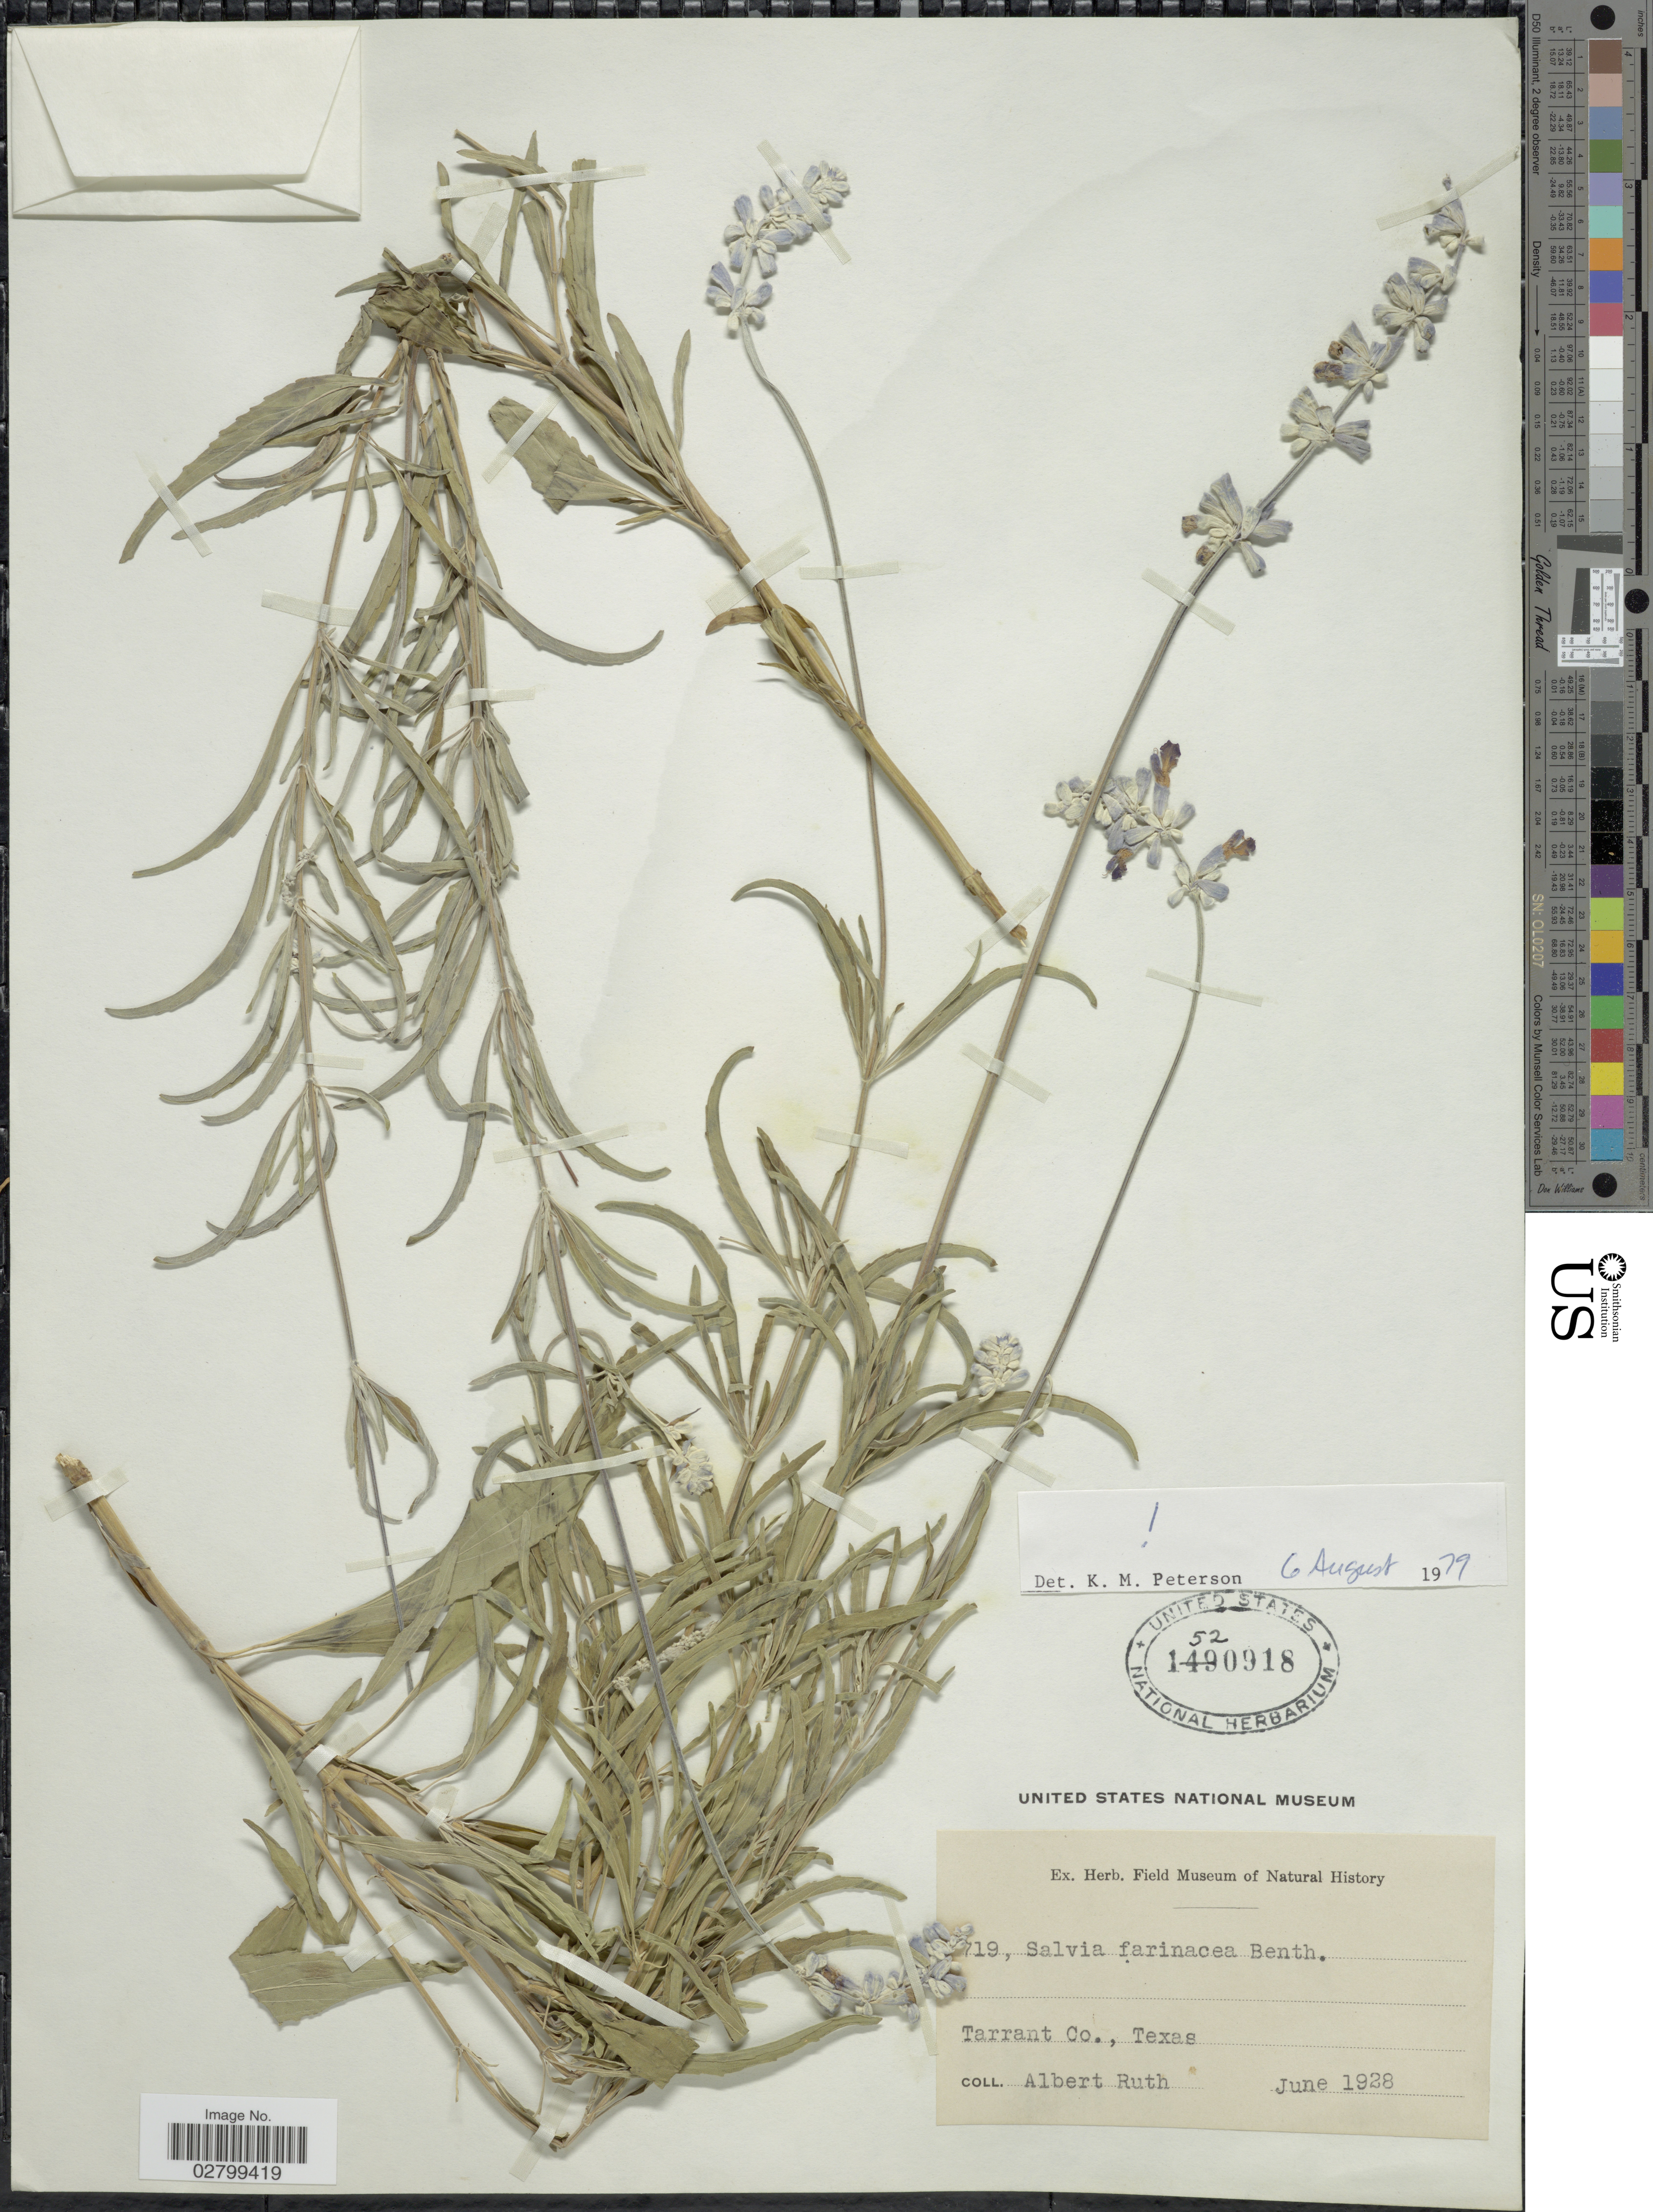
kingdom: Plantae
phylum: Tracheophyta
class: Magnoliopsida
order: Lamiales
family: Lamiaceae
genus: Salvia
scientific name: Salvia farinacea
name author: Benth.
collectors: A. Ruth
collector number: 719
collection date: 1928-06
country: United States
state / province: Texas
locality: Tarrant Co.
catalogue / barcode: US 1520918